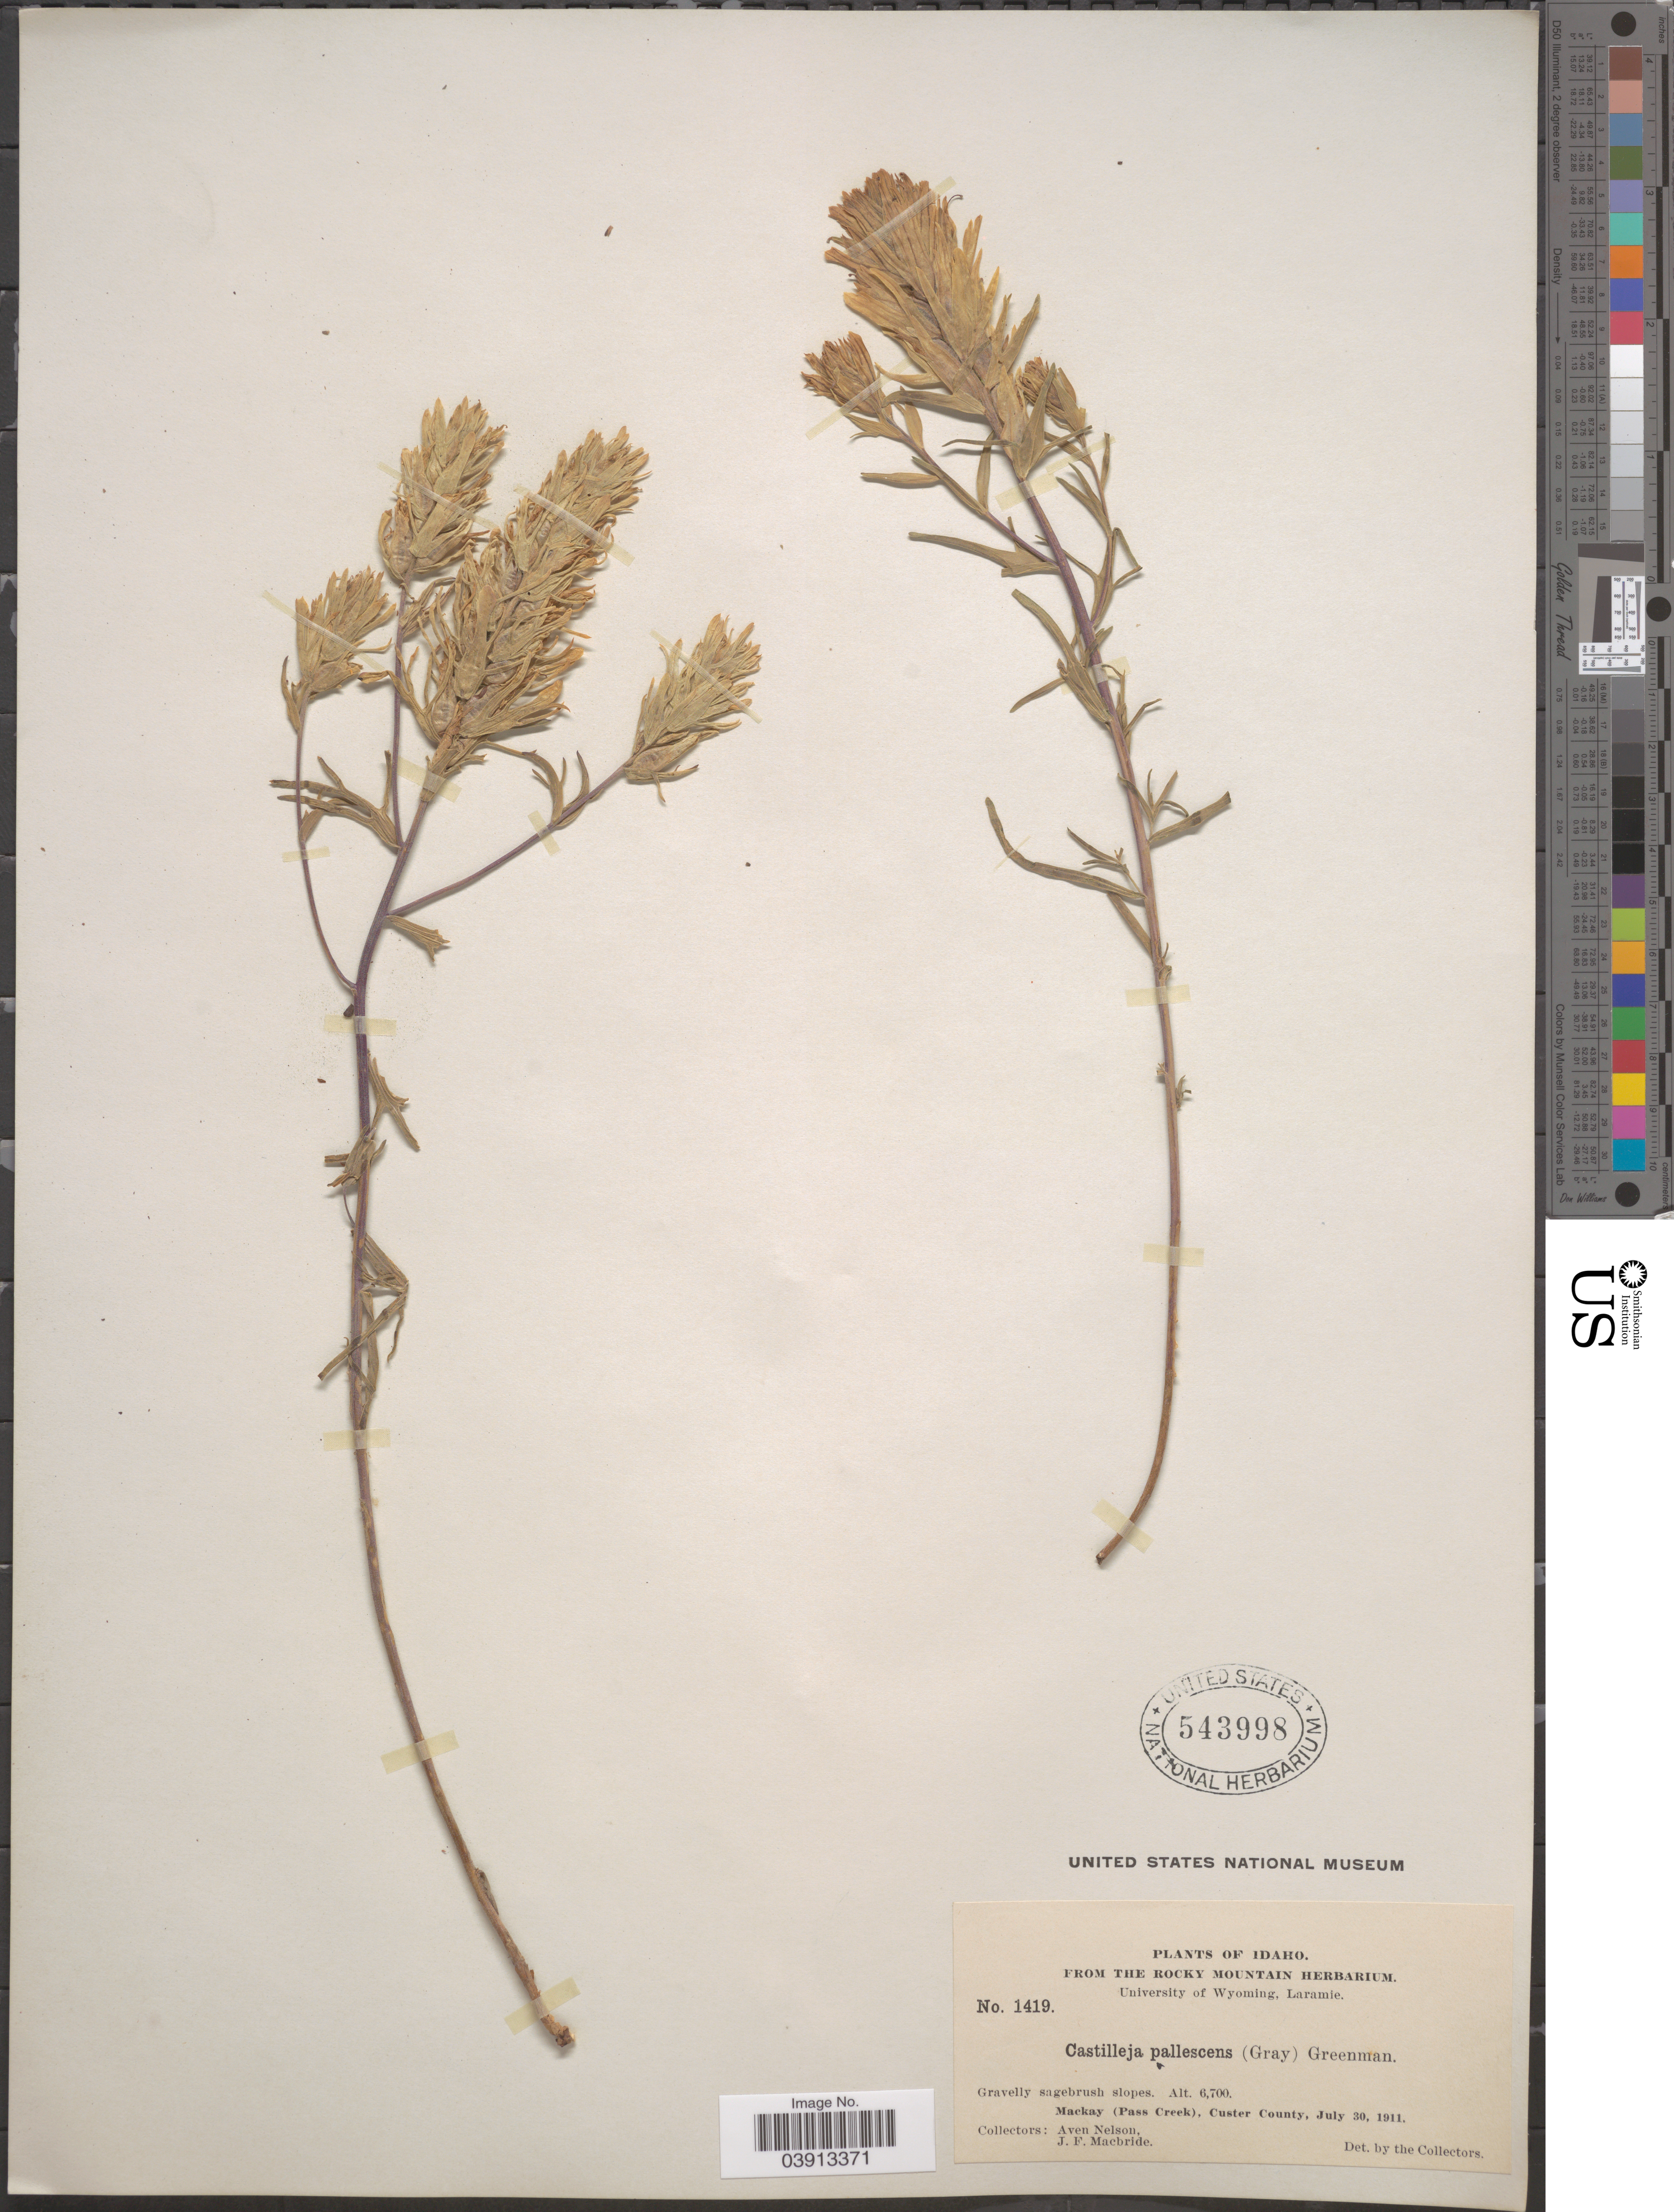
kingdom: Plantae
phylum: Tracheophyta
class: Magnoliopsida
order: Lamiales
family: Orobanchaceae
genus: Castilleja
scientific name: Castilleja pallescens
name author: (A. Gray) Greenm.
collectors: A. Nelson & J. F. Macbride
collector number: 1419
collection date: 1911-07-30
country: United States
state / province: Idaho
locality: Mackay (Pass Creek), Custer County.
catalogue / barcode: US 543998